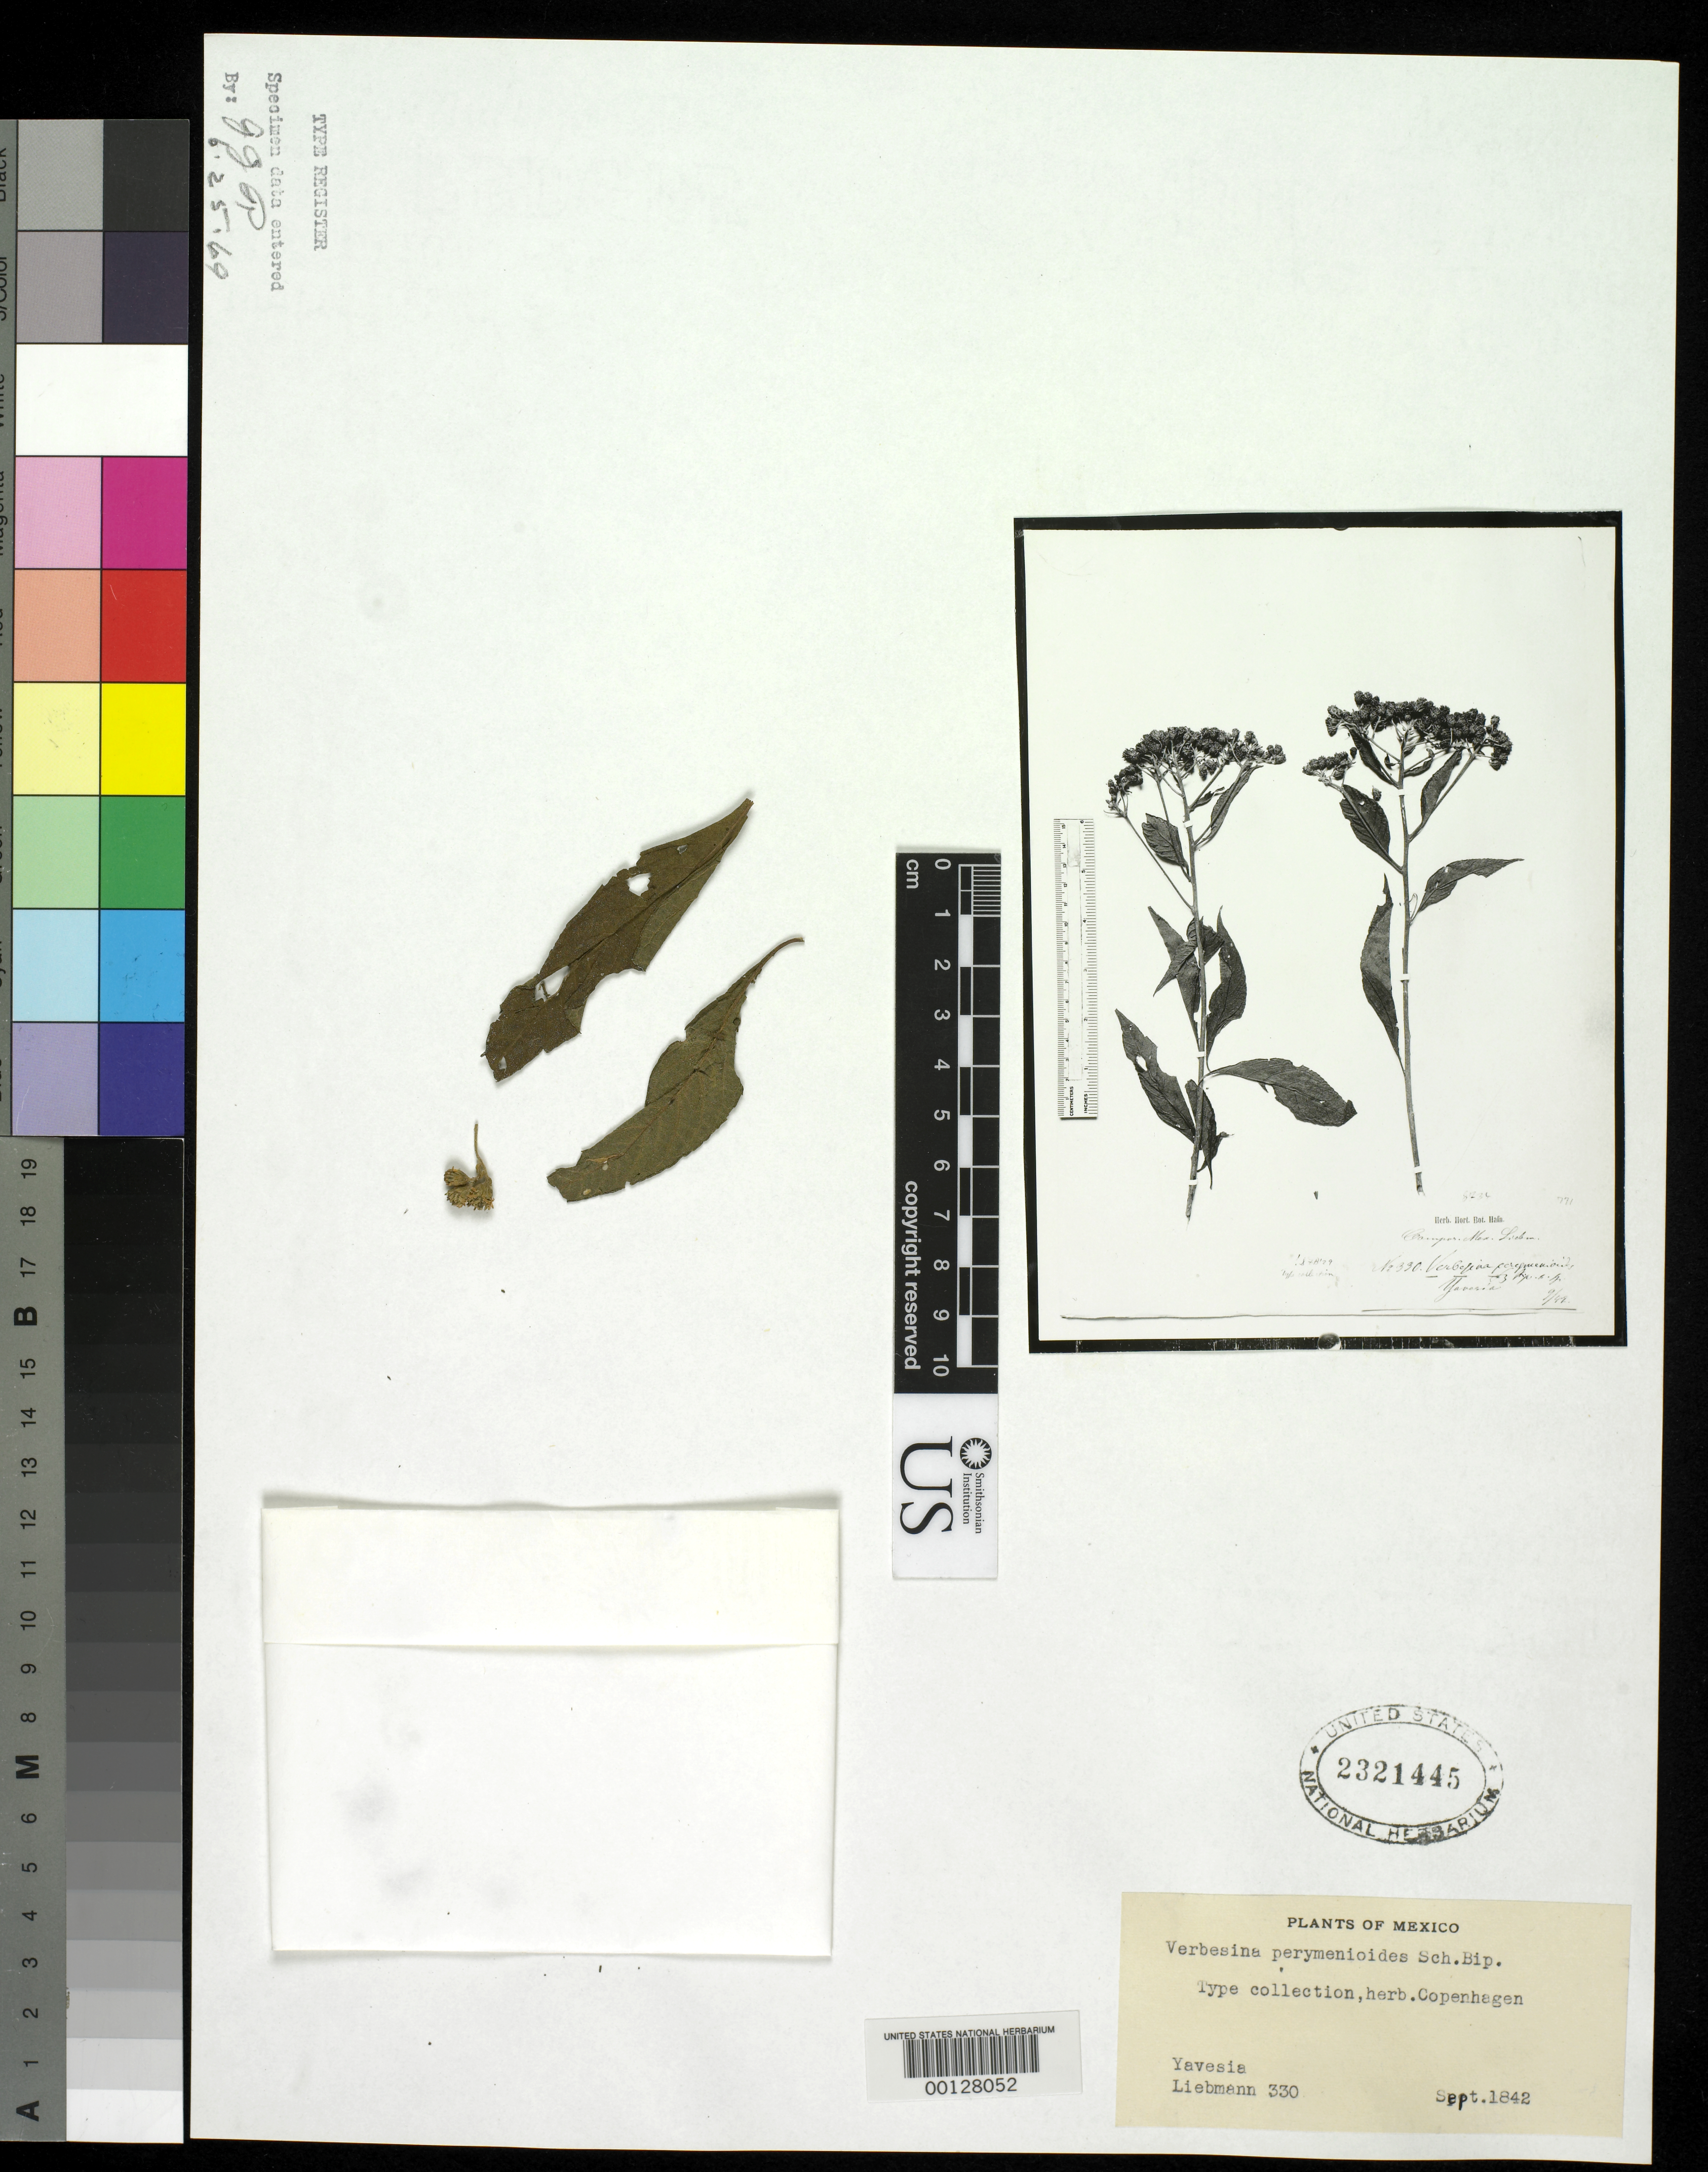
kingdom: Plantae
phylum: Tracheophyta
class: Magnoliopsida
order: Asterales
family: Asteraceae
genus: Verbesina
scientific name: Verbesina perymenioides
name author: Sch. Bip. ex Klatt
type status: Type Fragment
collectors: F. M. Liebmann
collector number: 330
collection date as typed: Sep 1842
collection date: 1842-09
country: Mexico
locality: Yavesia.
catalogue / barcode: US 2321445